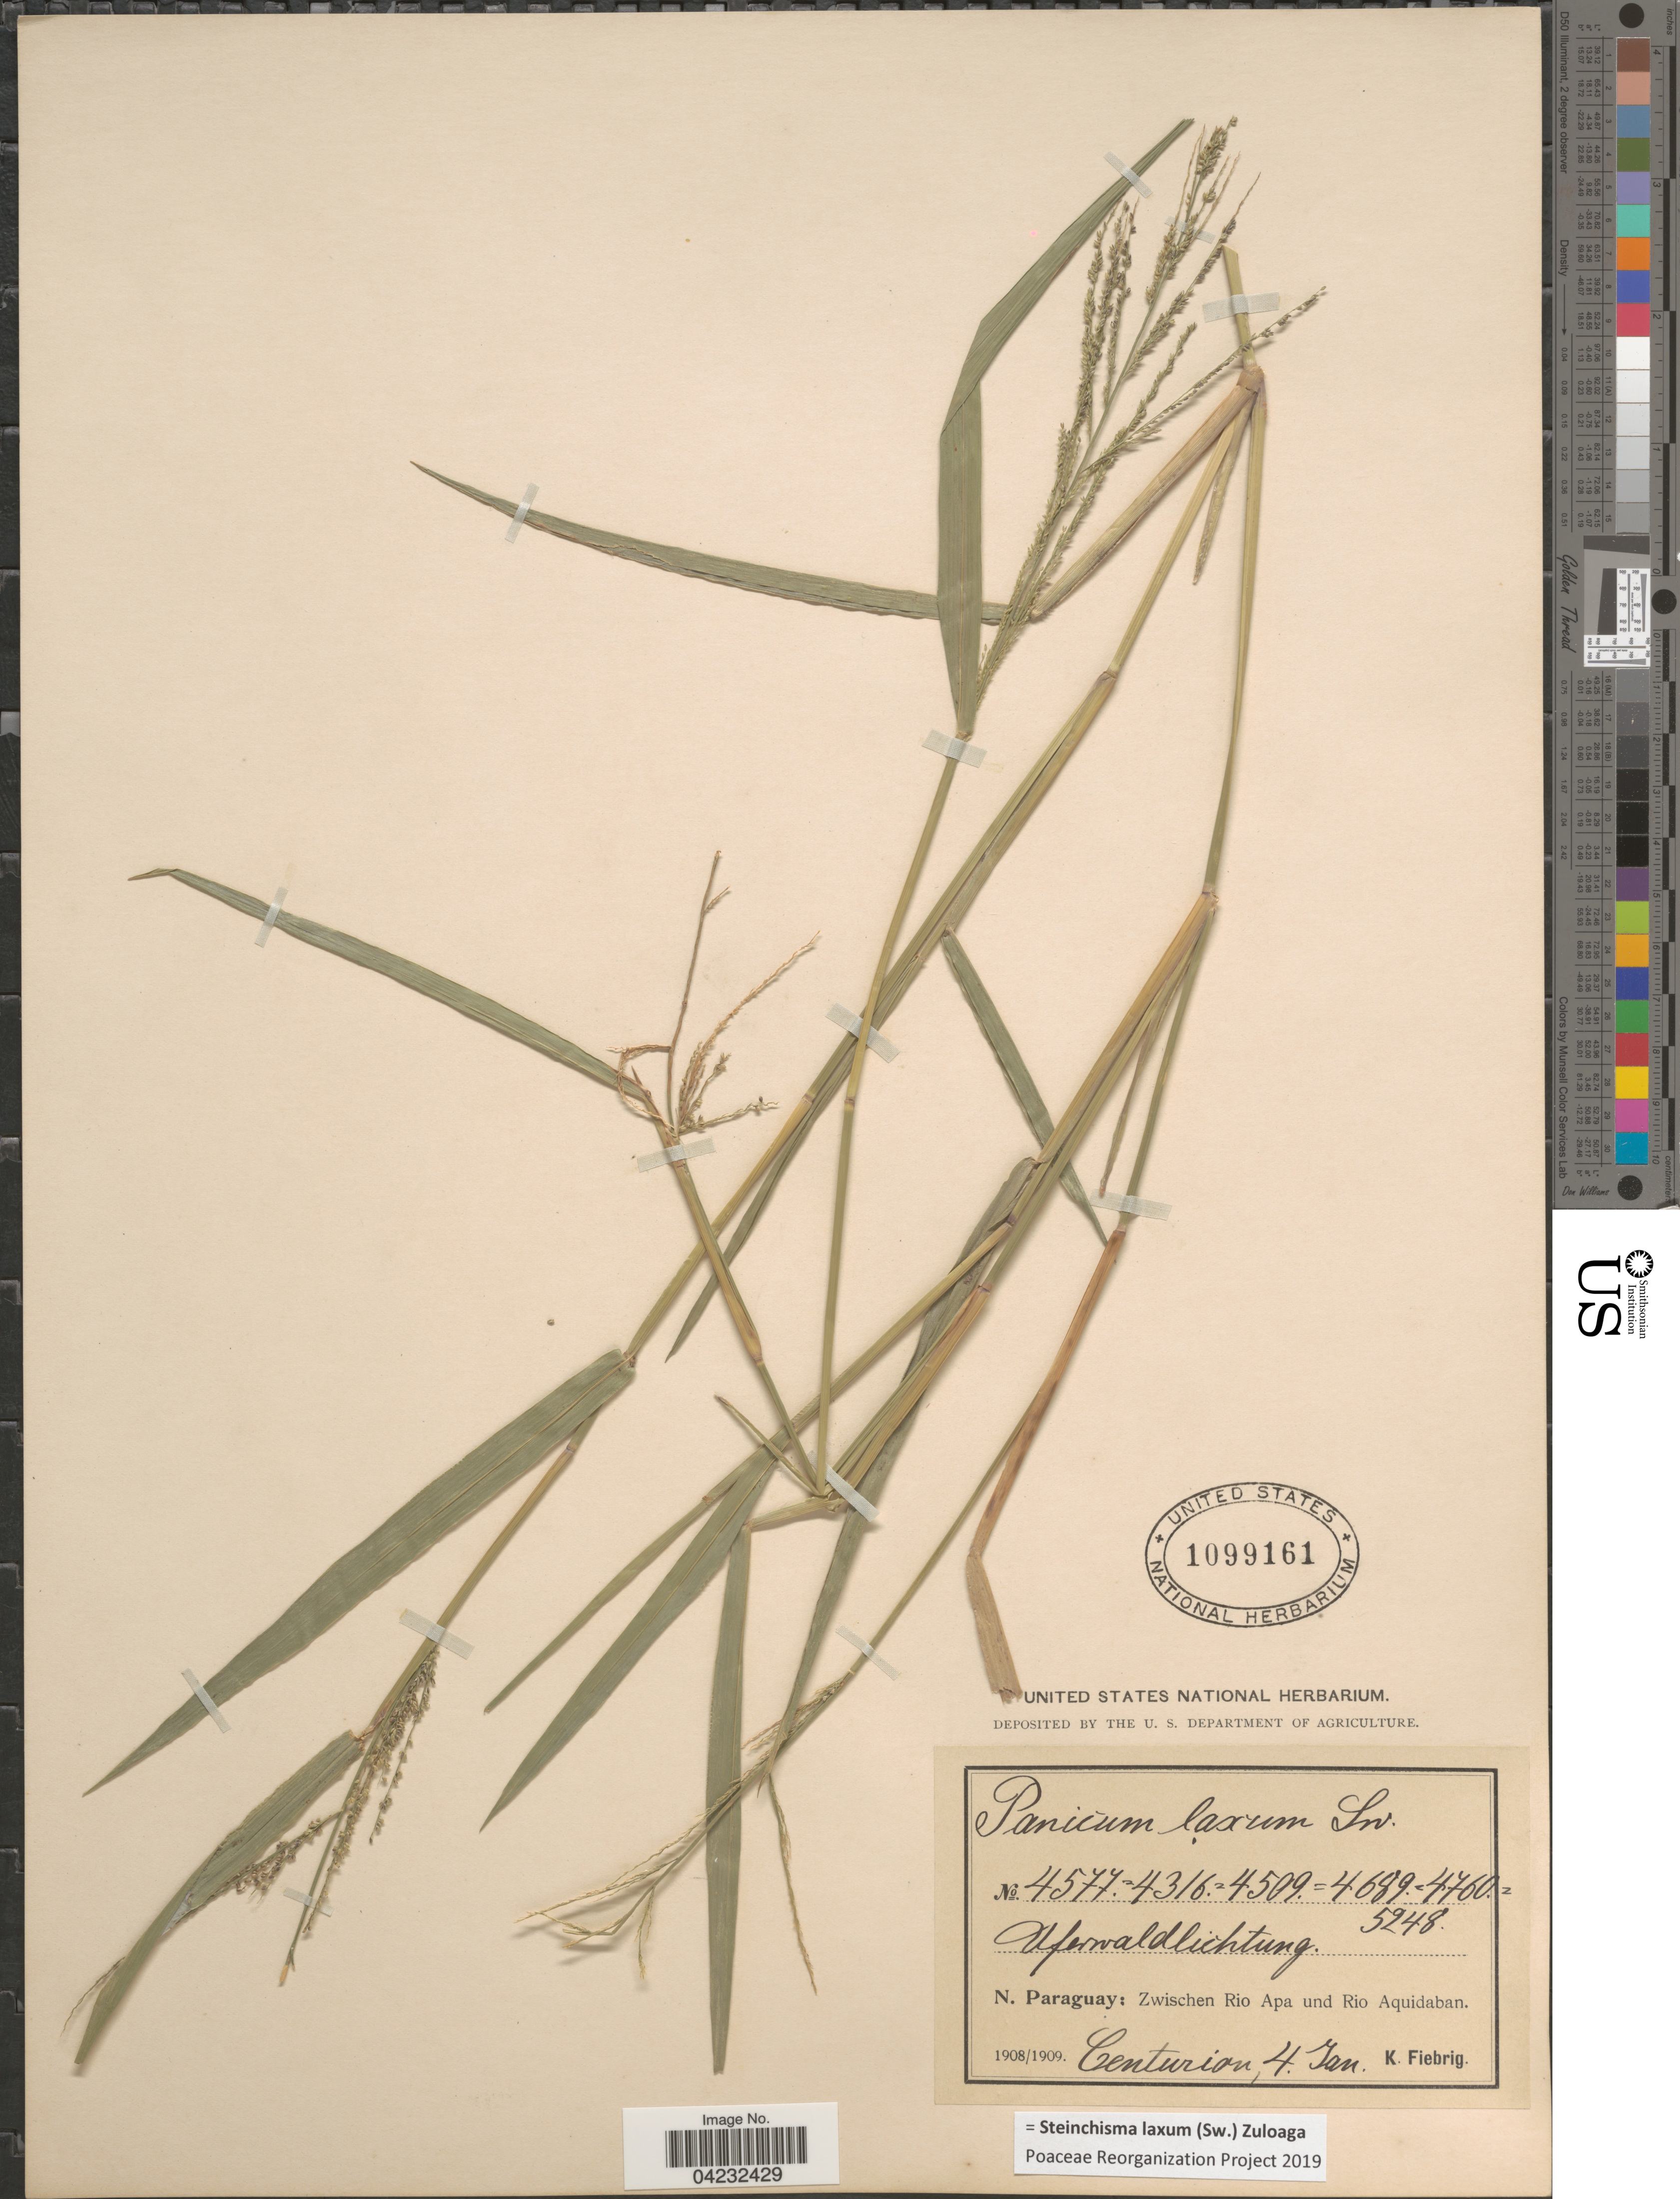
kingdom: Plantae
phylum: Tracheophyta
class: Liliopsida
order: Poales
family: Poaceae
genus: Steinchisma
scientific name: Steinchisma laxum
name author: (Sw.) Zuloaga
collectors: K. Fiebrig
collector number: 4577/4316/4509/4689/4760/5248?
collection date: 1908-01-04/1909-01-04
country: Paraguay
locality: Uferwaldlichtung. N. Paraguay: Zwischen Rio Apa und Rio Aquidaban. Centurion.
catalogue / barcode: US 1099161